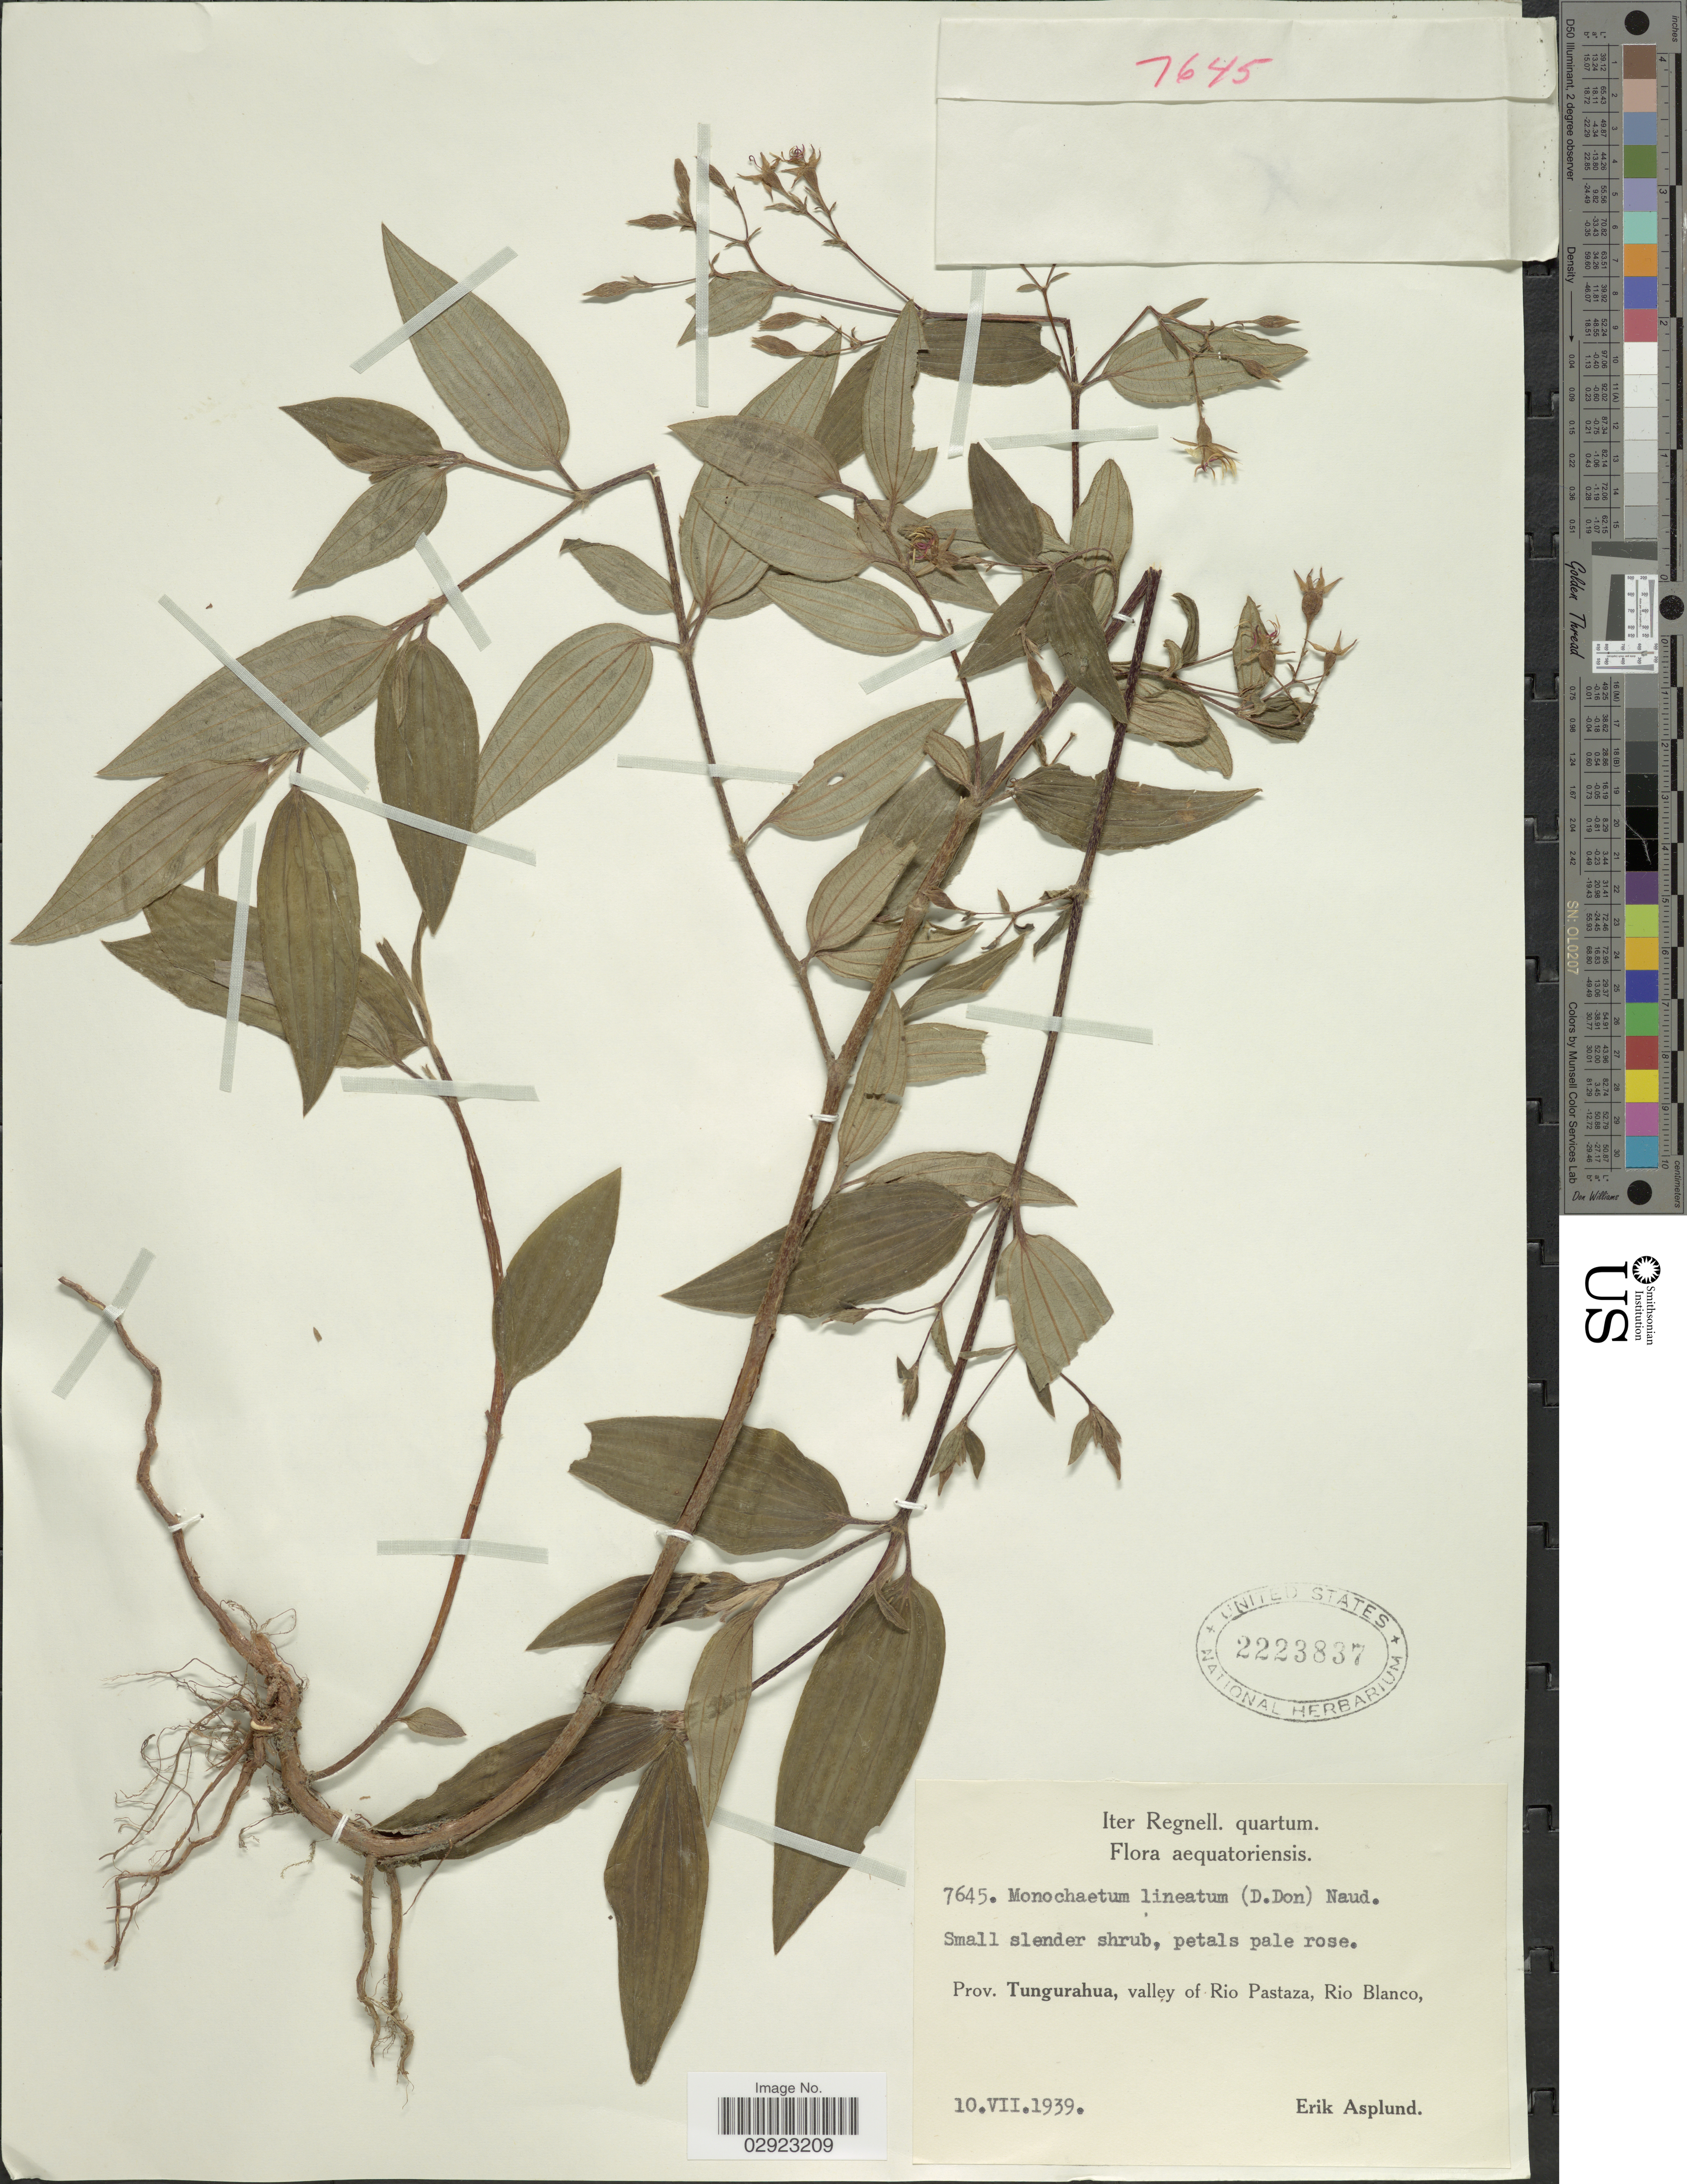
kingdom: Plantae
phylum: Tracheophyta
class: Magnoliopsida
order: Myrtales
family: Melastomataceae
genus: Monochaetum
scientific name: Monochaetum lineatum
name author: (D. Don) Naudin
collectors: E. Asplund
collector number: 7645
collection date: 1939-07-10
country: Ecuador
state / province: Tungurahua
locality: Valley of Rio Pastaza, Rio Blanco.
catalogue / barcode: US 2223837